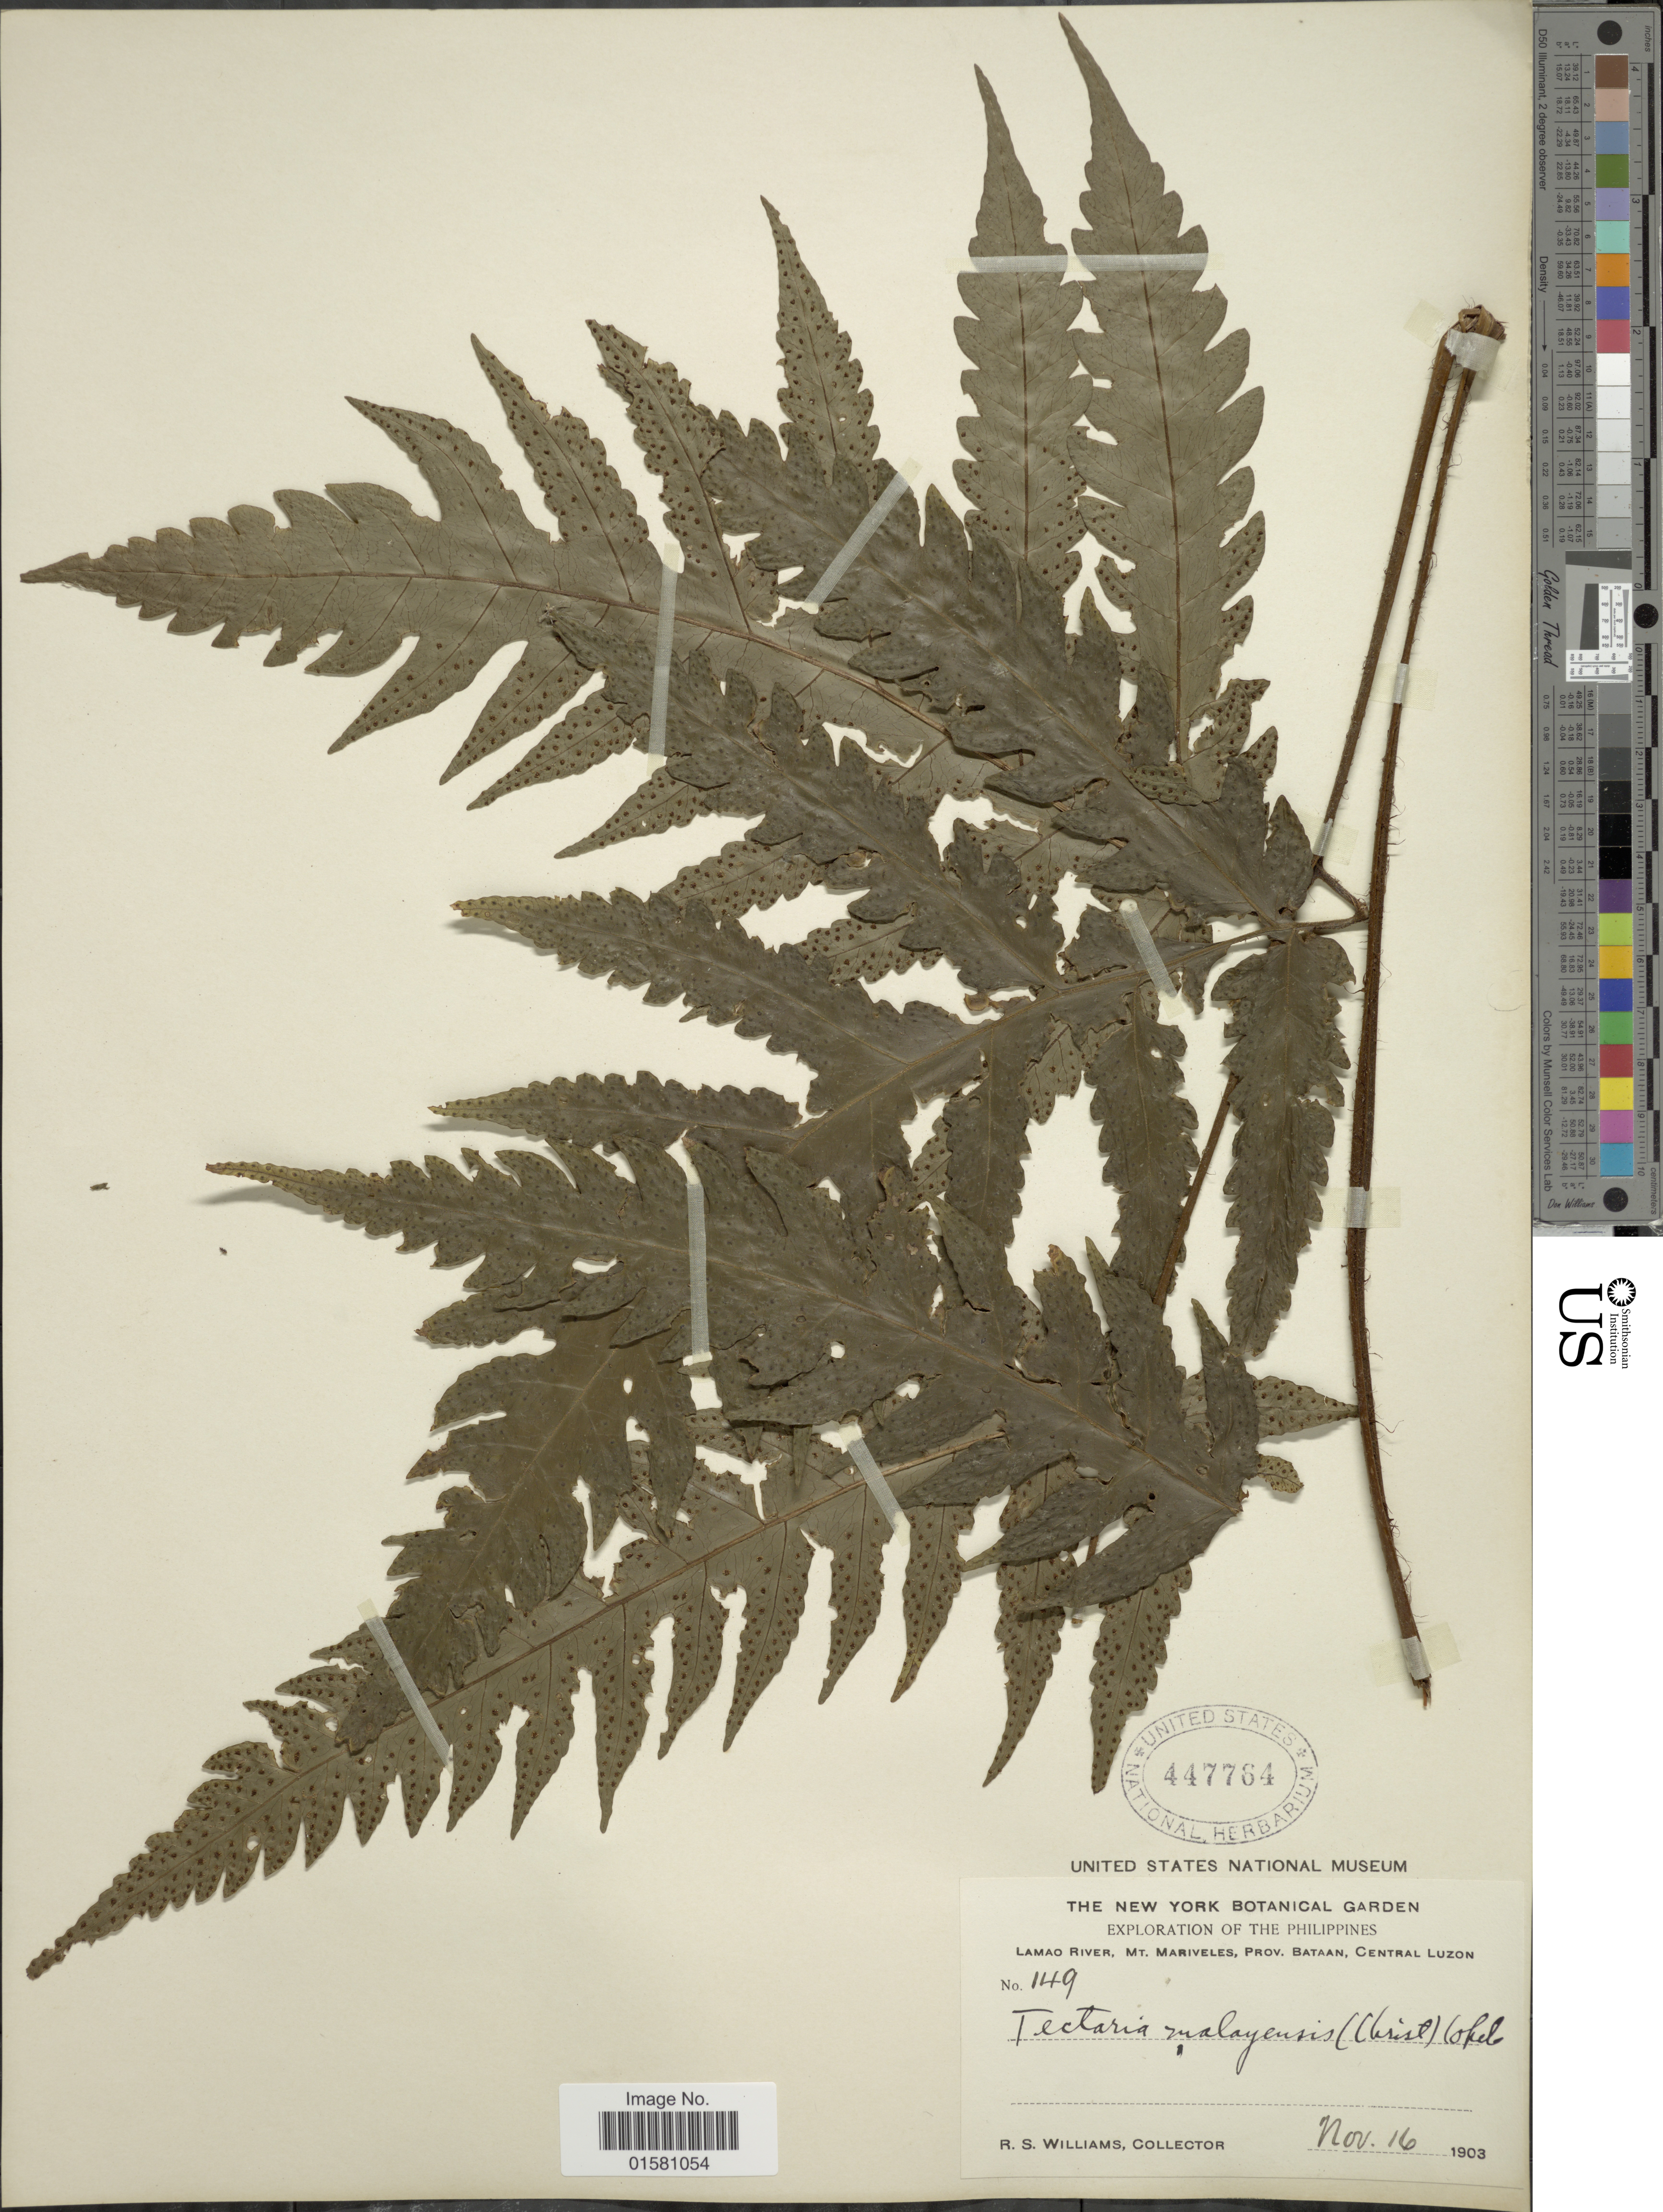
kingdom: Plantae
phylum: Tracheophyta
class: Polypodiopsida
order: Polypodiales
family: Tectariaceae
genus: Tectaria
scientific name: Tectaria griffithii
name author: (Baker) C. Chr.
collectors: R. S. Williams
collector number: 149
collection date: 1903-11-16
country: Philippines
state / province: Central Luzon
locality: Lamao River, Mt. Mariveles, Prov. Bataan, Central Luzon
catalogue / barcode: US 447764